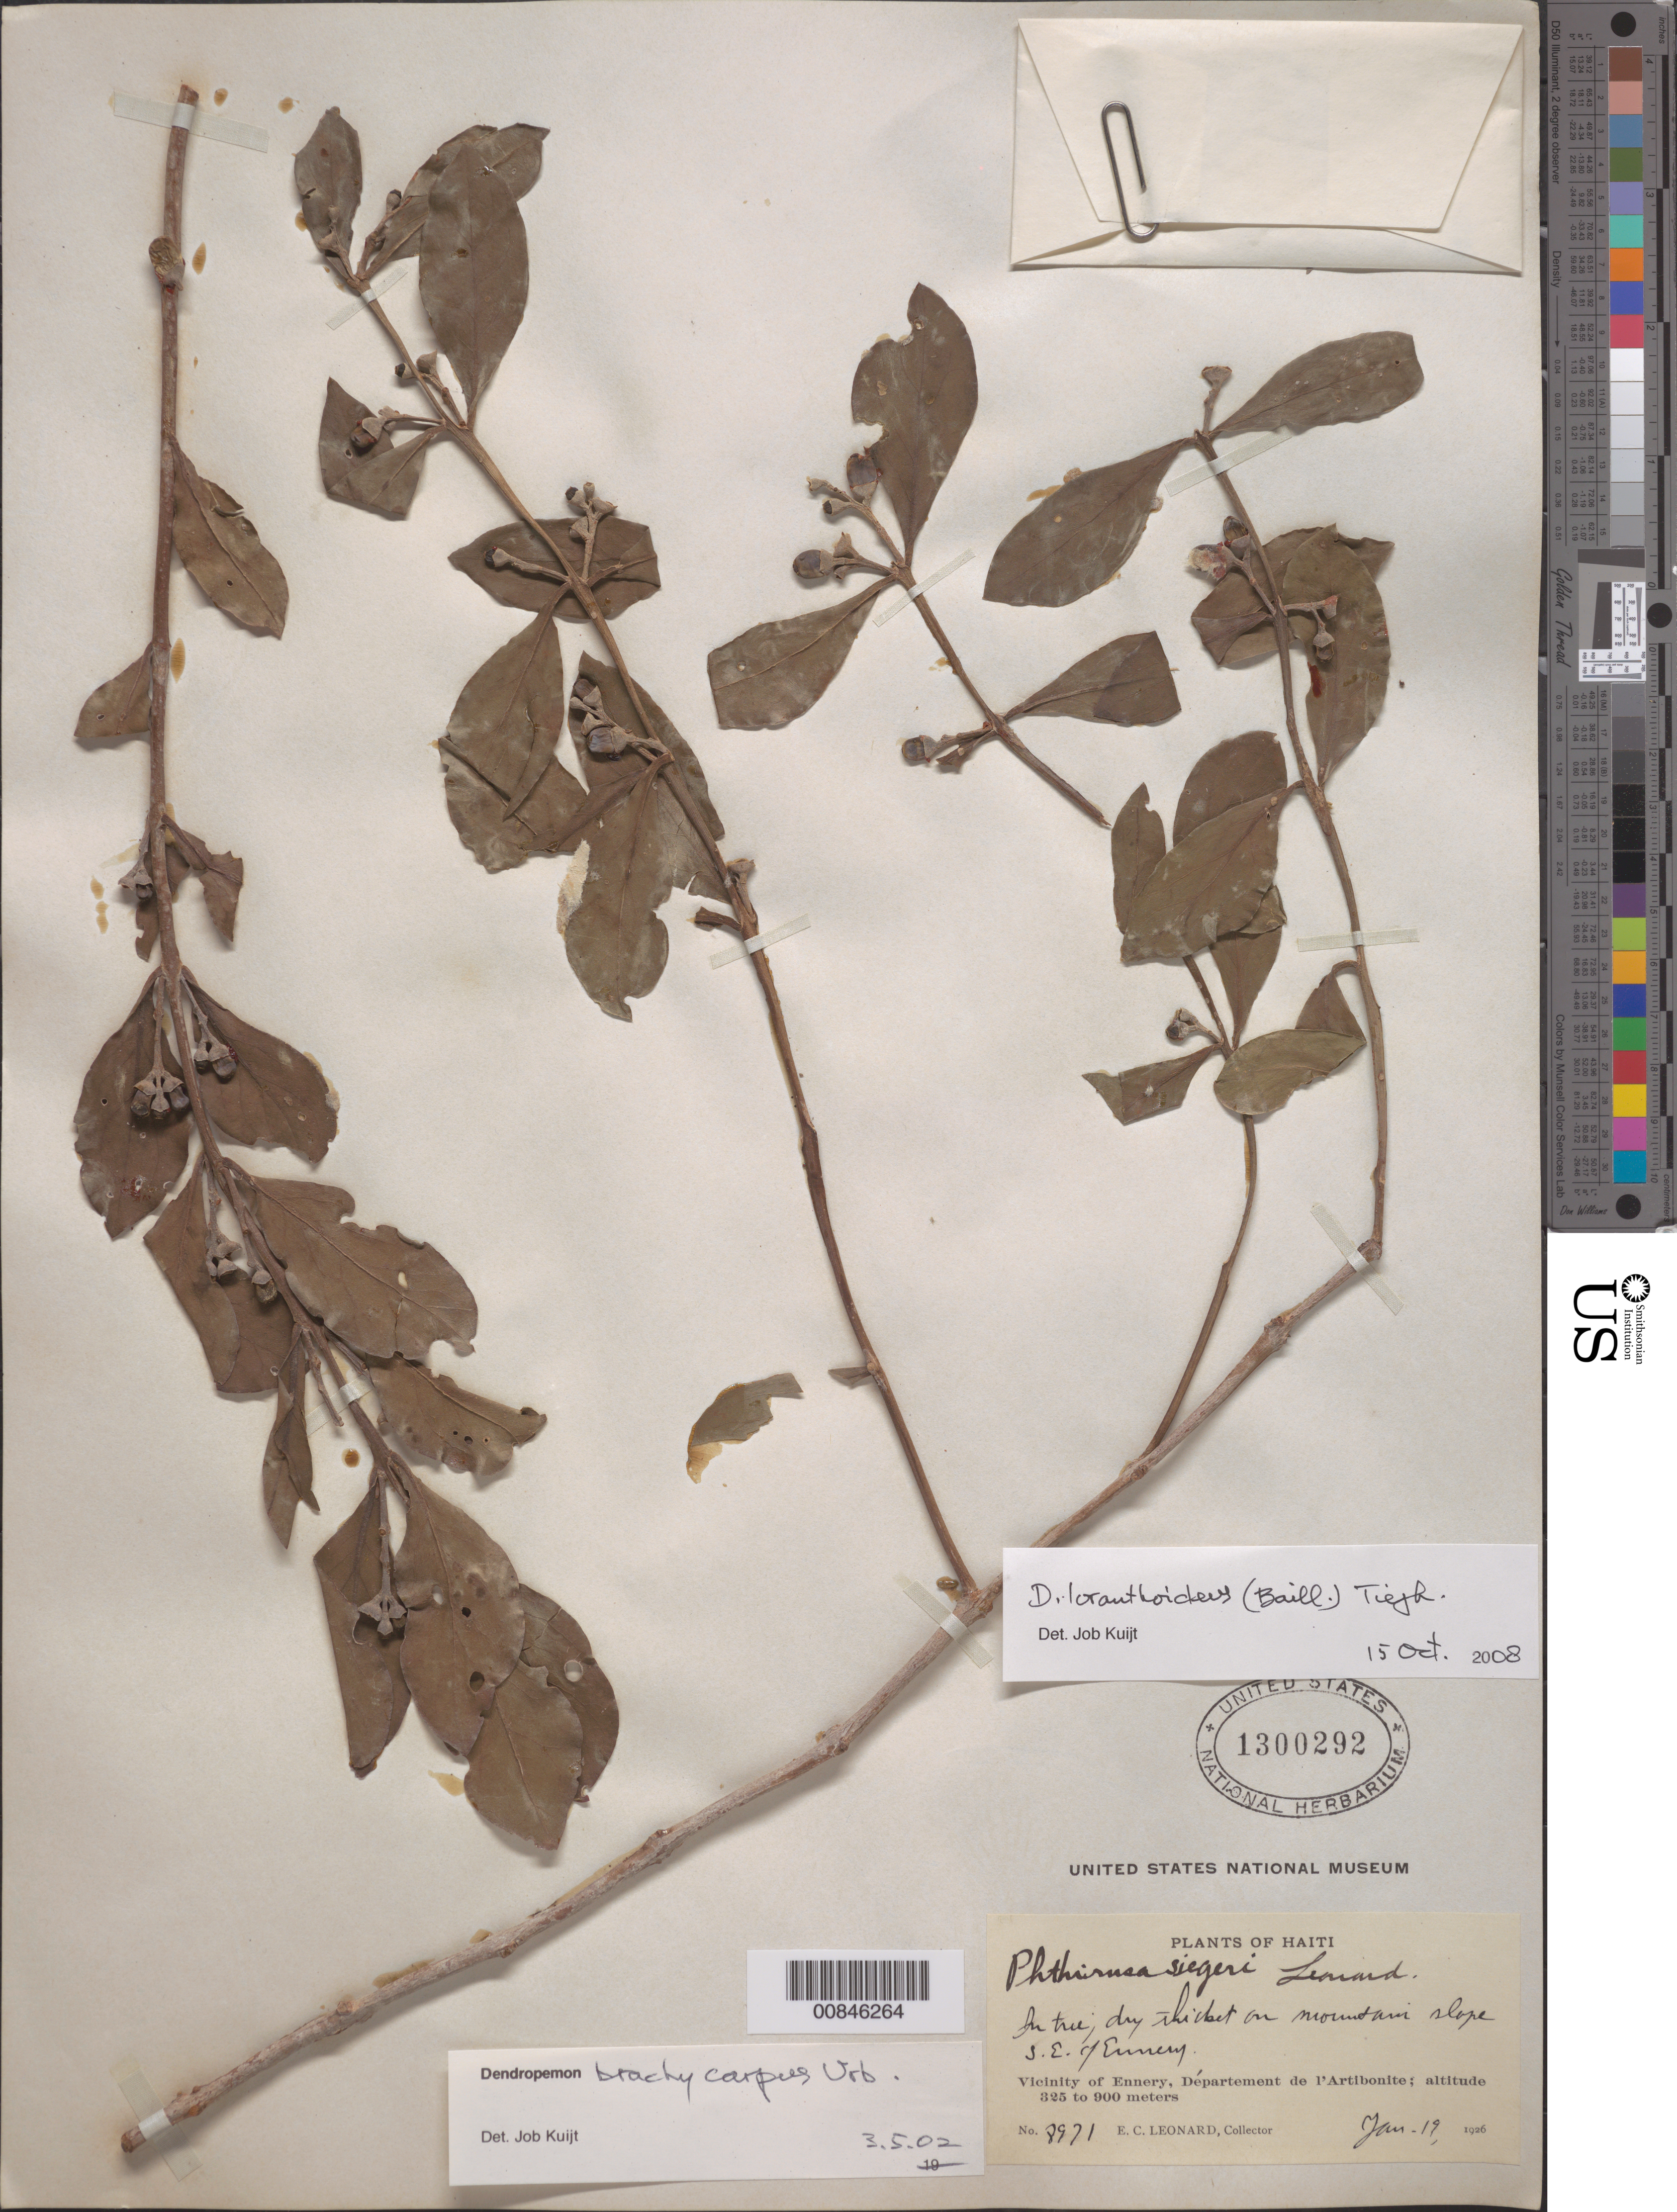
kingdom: Plantae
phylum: Tracheophyta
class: Magnoliopsida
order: Santalales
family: Loranthaceae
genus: Phthirusa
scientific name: Phthirusa sp.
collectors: E. C. Leonard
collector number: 8971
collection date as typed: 19 Jan 1926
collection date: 1926-01-19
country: Haiti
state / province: Artibonite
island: Hispaniola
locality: Mountain slope SE of Ennery.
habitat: In tree; dry thicket.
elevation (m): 325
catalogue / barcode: US 1300292